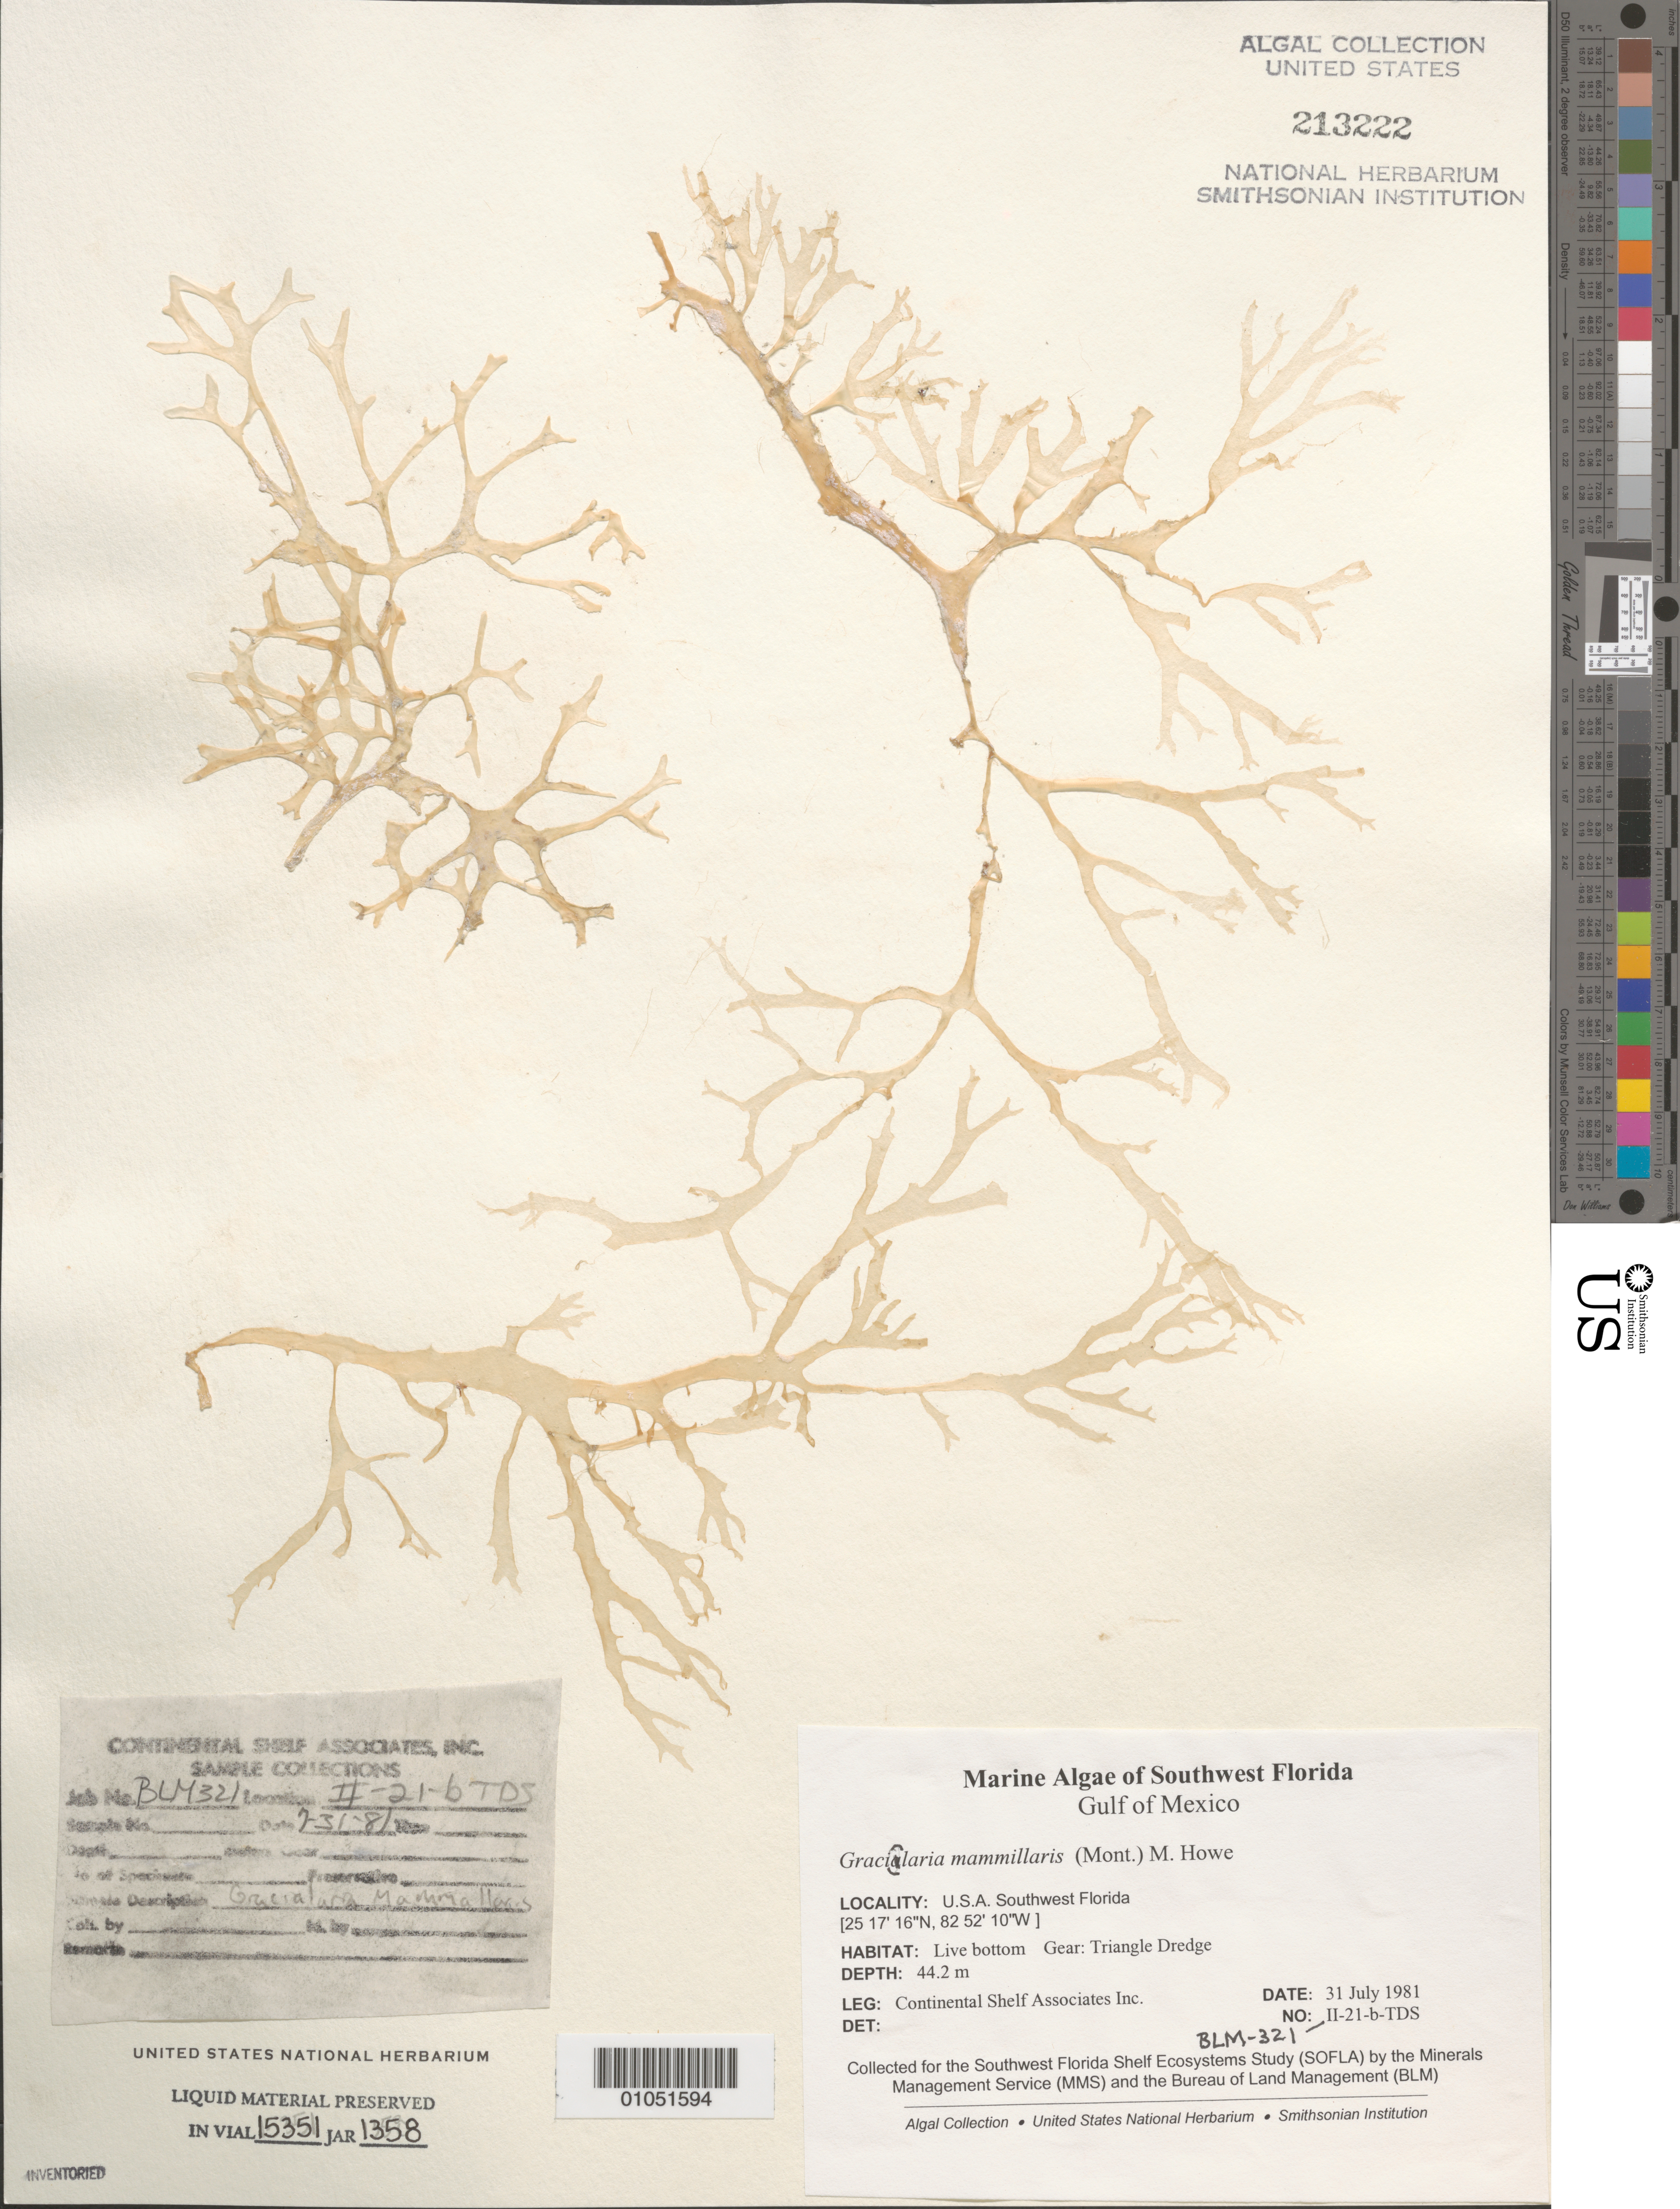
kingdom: Plantae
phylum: Rhodophyta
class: Florideophyceae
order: Gracilariales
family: Gracilariaceae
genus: Gracilaria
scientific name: Gracilaria mammillaris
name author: (Mont.) M. Howe in Britton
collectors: Continental Shelf Associates for the MMS/BLM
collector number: BLM-321-II-21-B-TDS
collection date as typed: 31 Jul 1981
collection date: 1981-07-31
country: United States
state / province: Florida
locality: Gulf of Mexico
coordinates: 25 17'16"N, 82 52'10"W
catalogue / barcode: US 213222